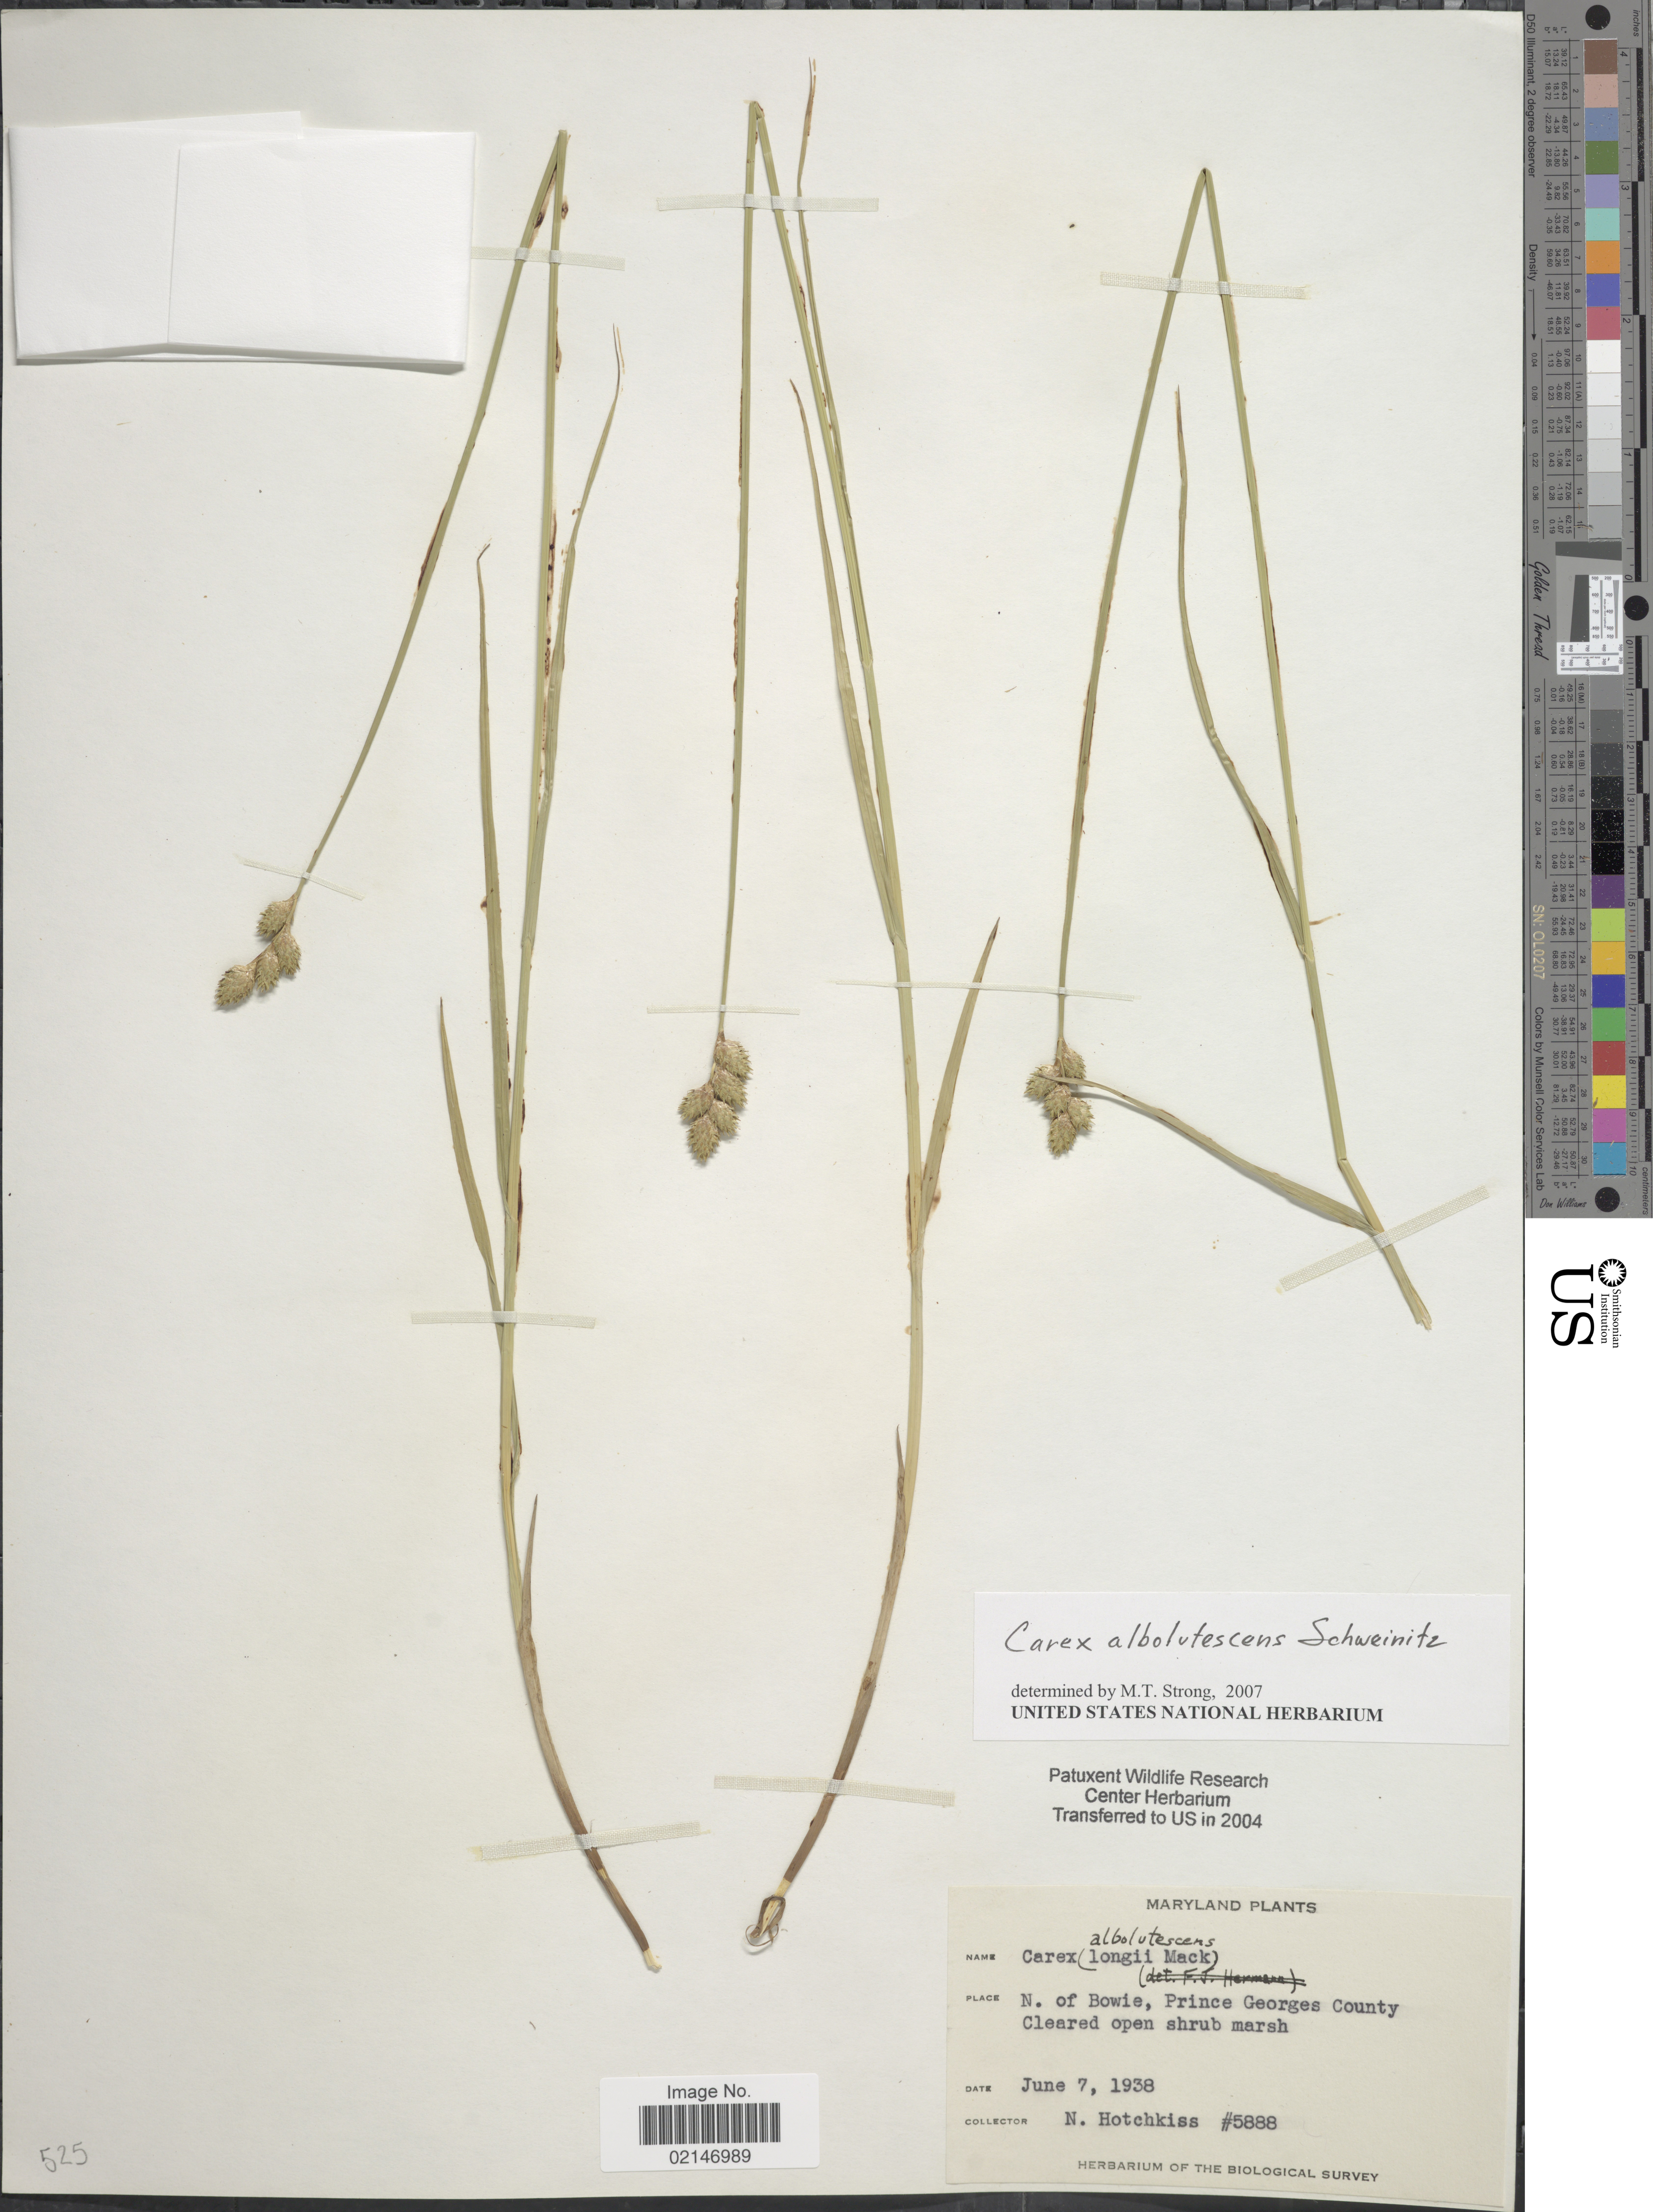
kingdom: Plantae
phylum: Tracheophyta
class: Liliopsida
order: Poales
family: Cyperaceae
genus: Carex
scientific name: Carex albolutescens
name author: Schwein.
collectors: N. Hotchkiss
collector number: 5888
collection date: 1938-06-07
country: United States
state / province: Maryland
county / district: Prince George's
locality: N. of Bowie, Prince o Georges County